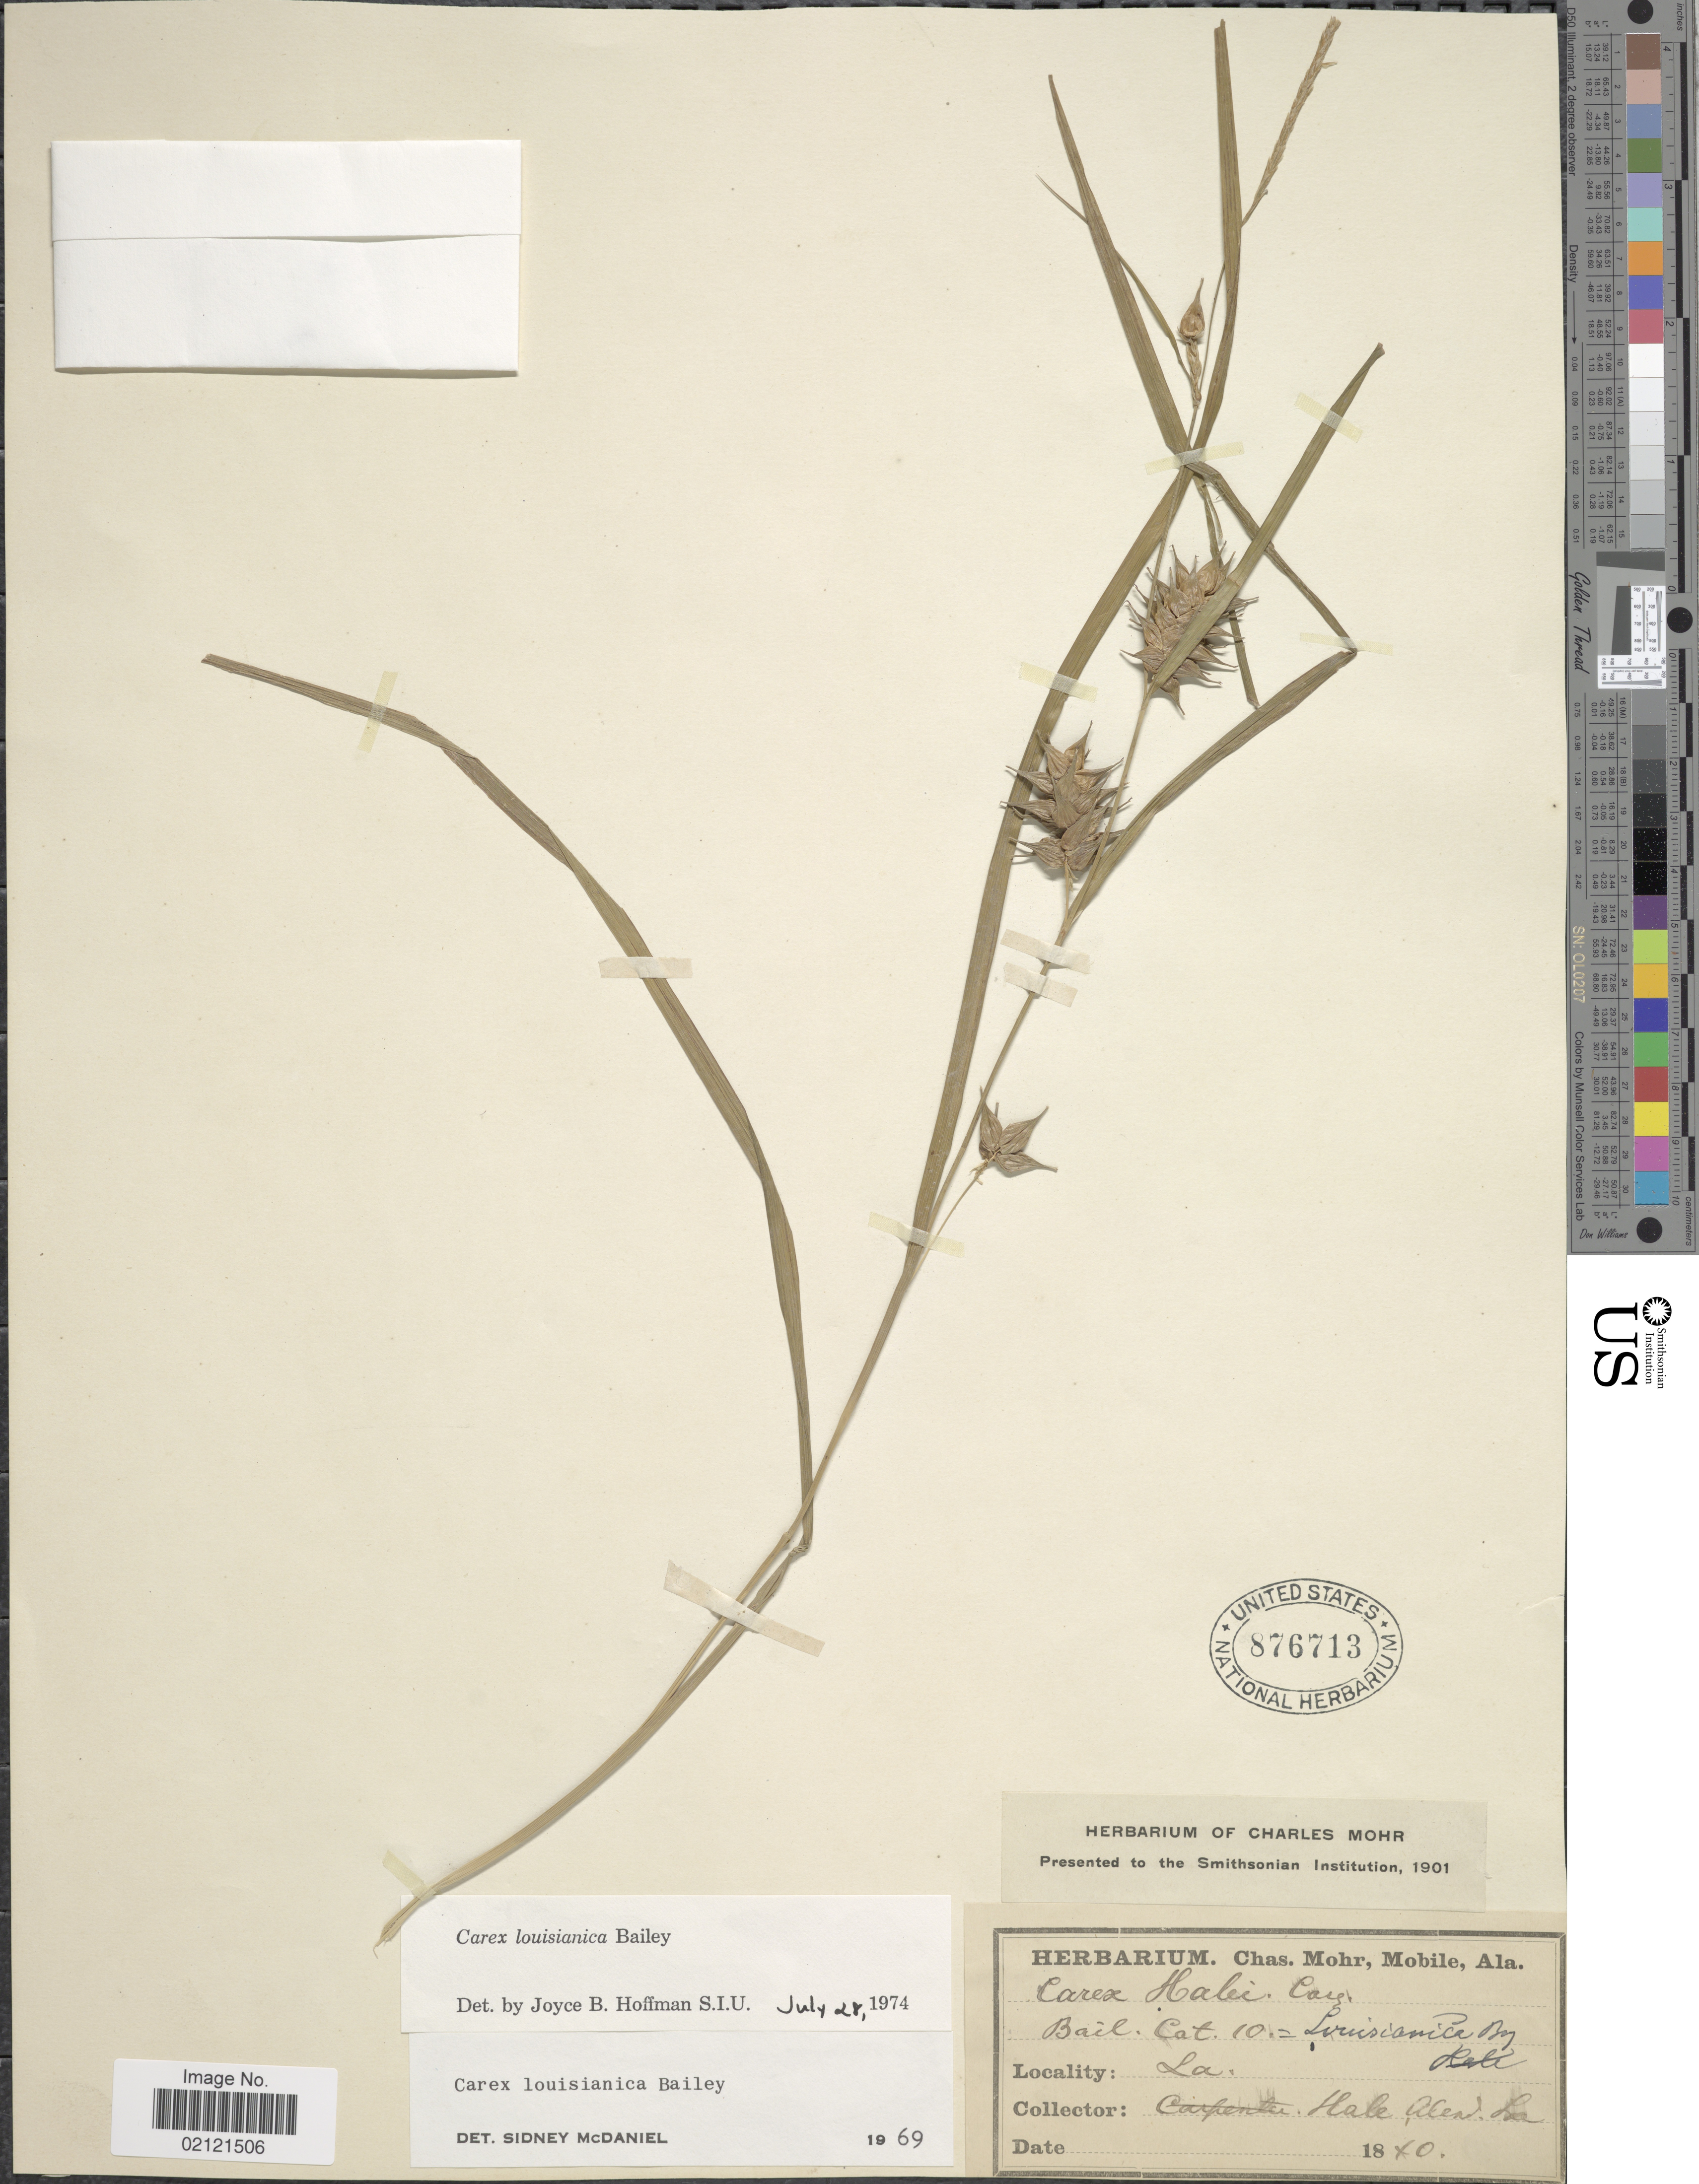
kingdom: Plantae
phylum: Tracheophyta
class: Liliopsida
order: Poales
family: Cyperaceae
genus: Carex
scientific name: Carex louisianica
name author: L.H. Bailey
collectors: -- Hale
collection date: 1840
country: United States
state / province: Louisiana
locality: Alexd.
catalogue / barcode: US 876713